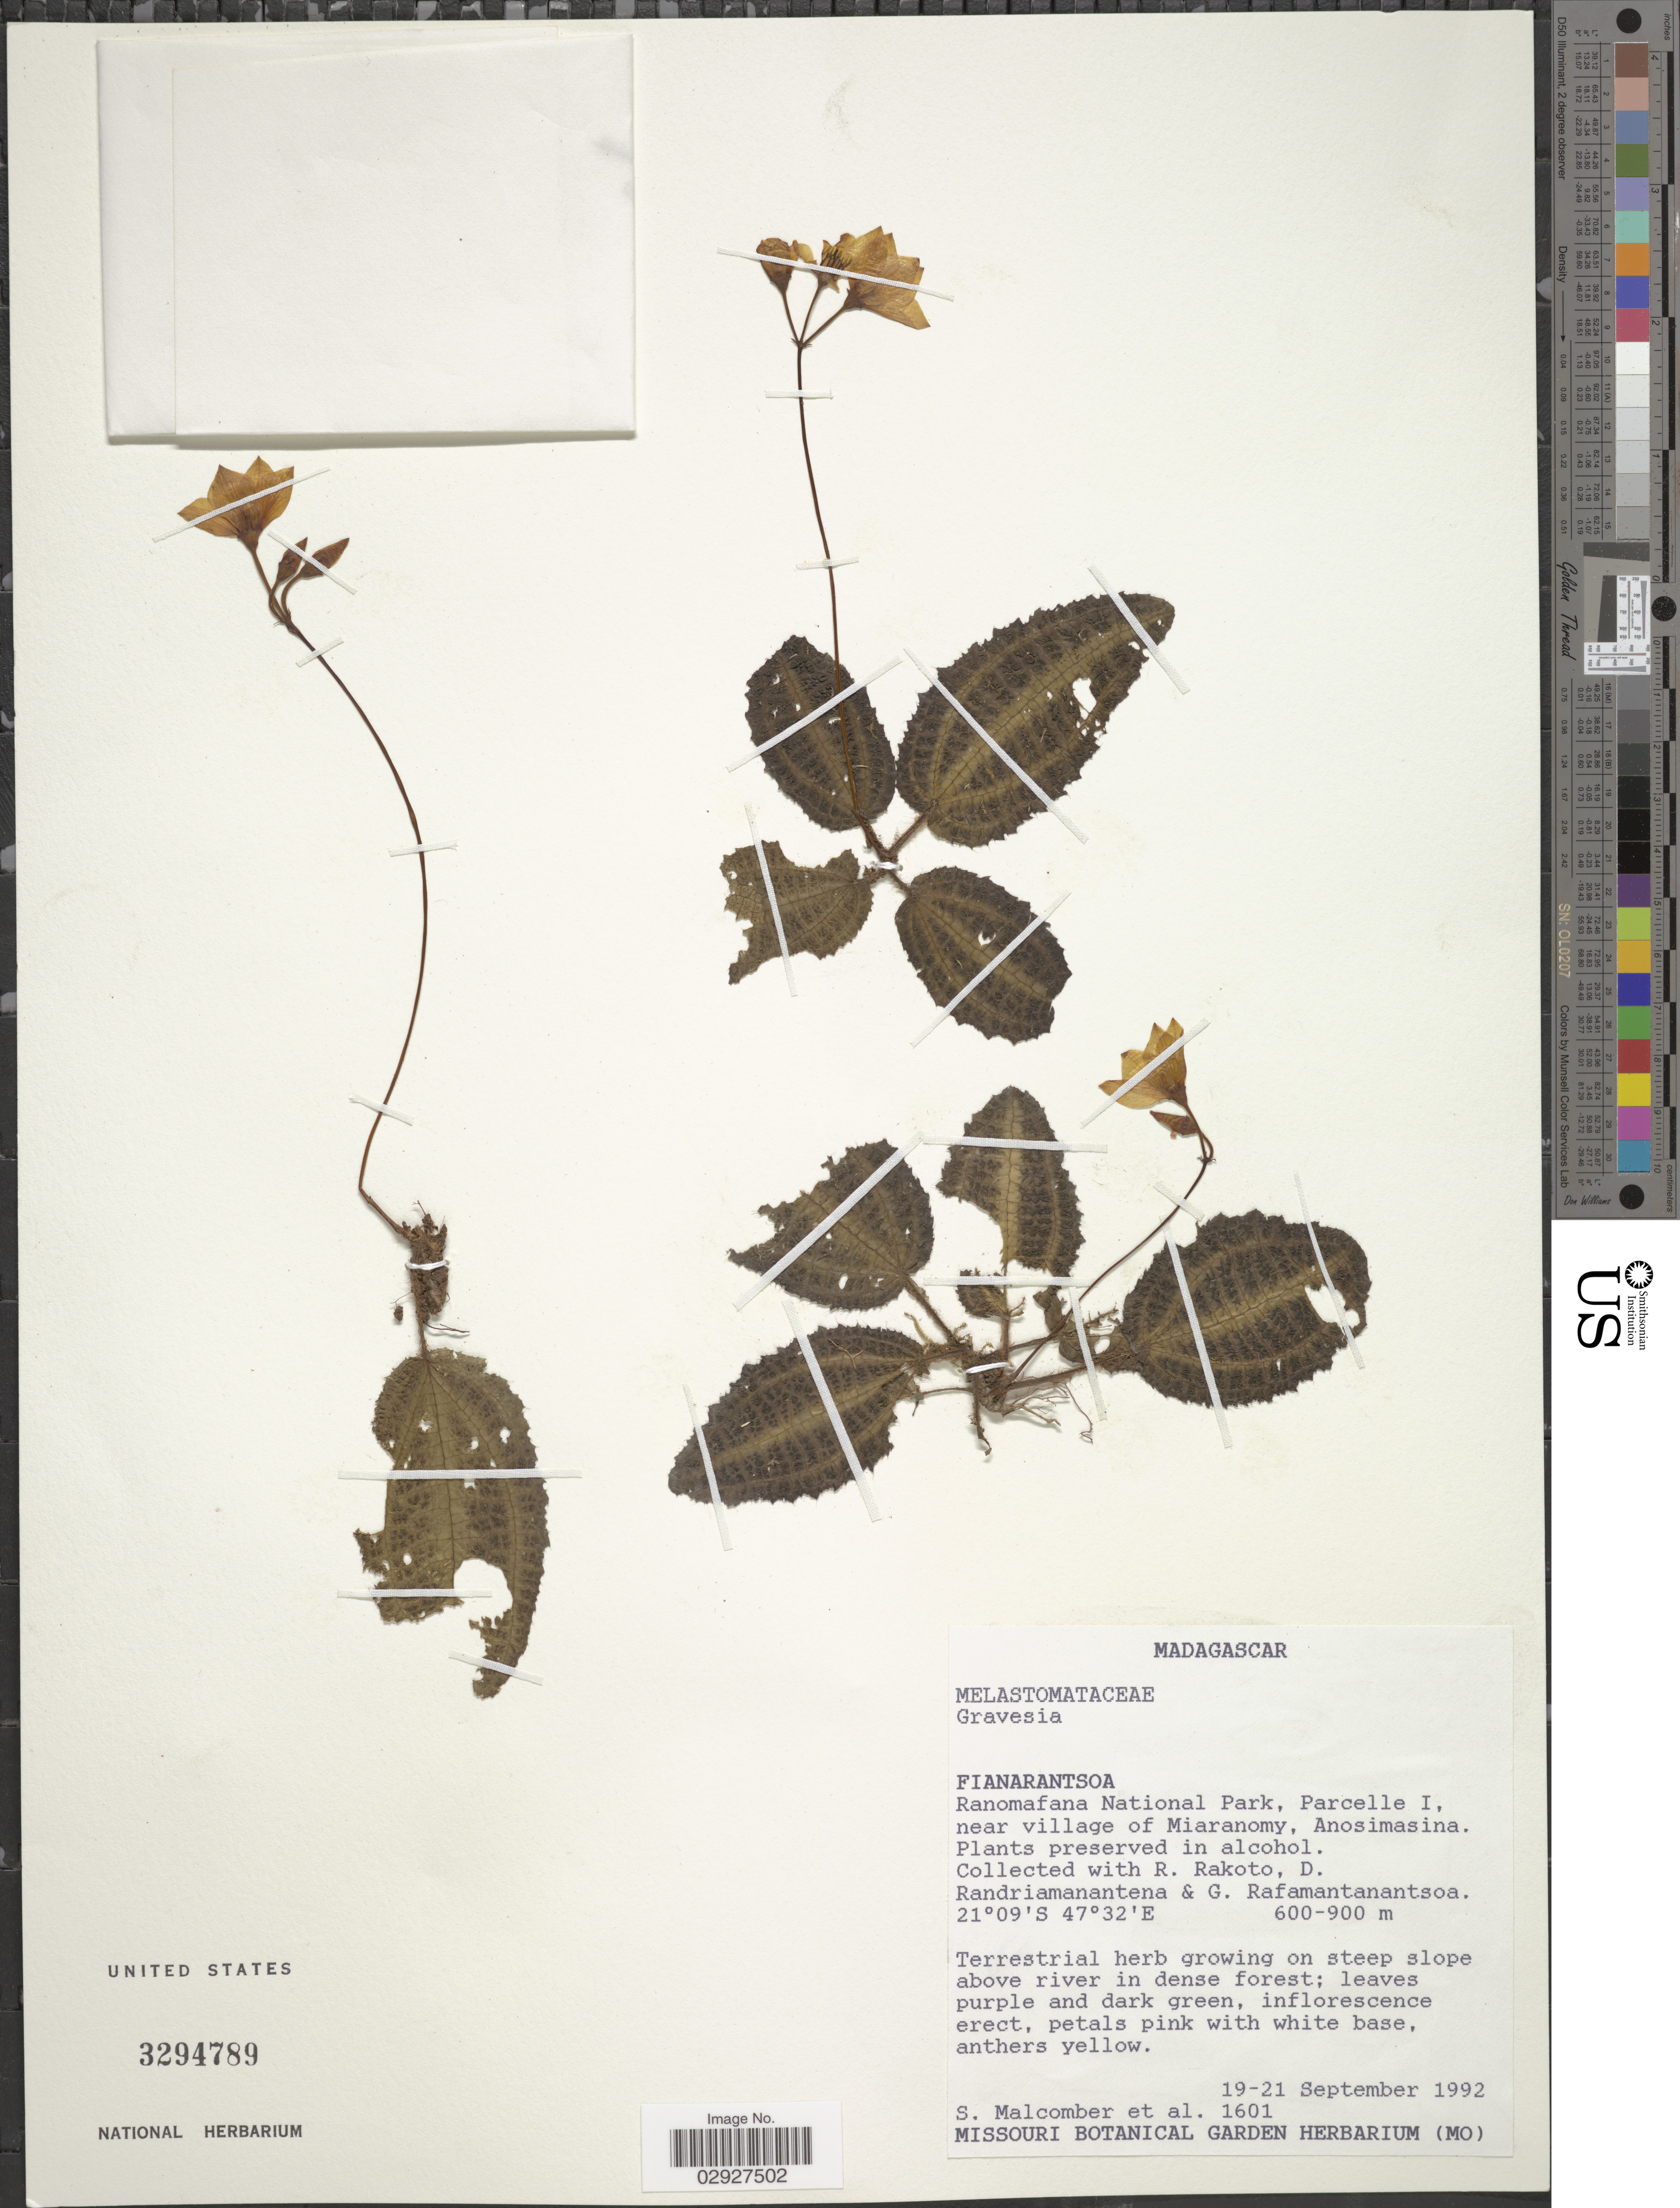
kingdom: Plantae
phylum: Tracheophyta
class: Magnoliopsida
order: Myrtales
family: Melastomataceae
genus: Gravesia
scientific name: Gravesia sp.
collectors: S. T. Malcomber, R. Rakoto, D. Randriamanantena & G. Rafamantanantsoa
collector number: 1601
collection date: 1992-09-19/1992-09-21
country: Madagascar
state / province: Vatovavy Fitovinany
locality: Ranomafana National Park, Parcelle I, near village of Miaranomy, Anosimasina.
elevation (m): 600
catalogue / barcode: US 3294789